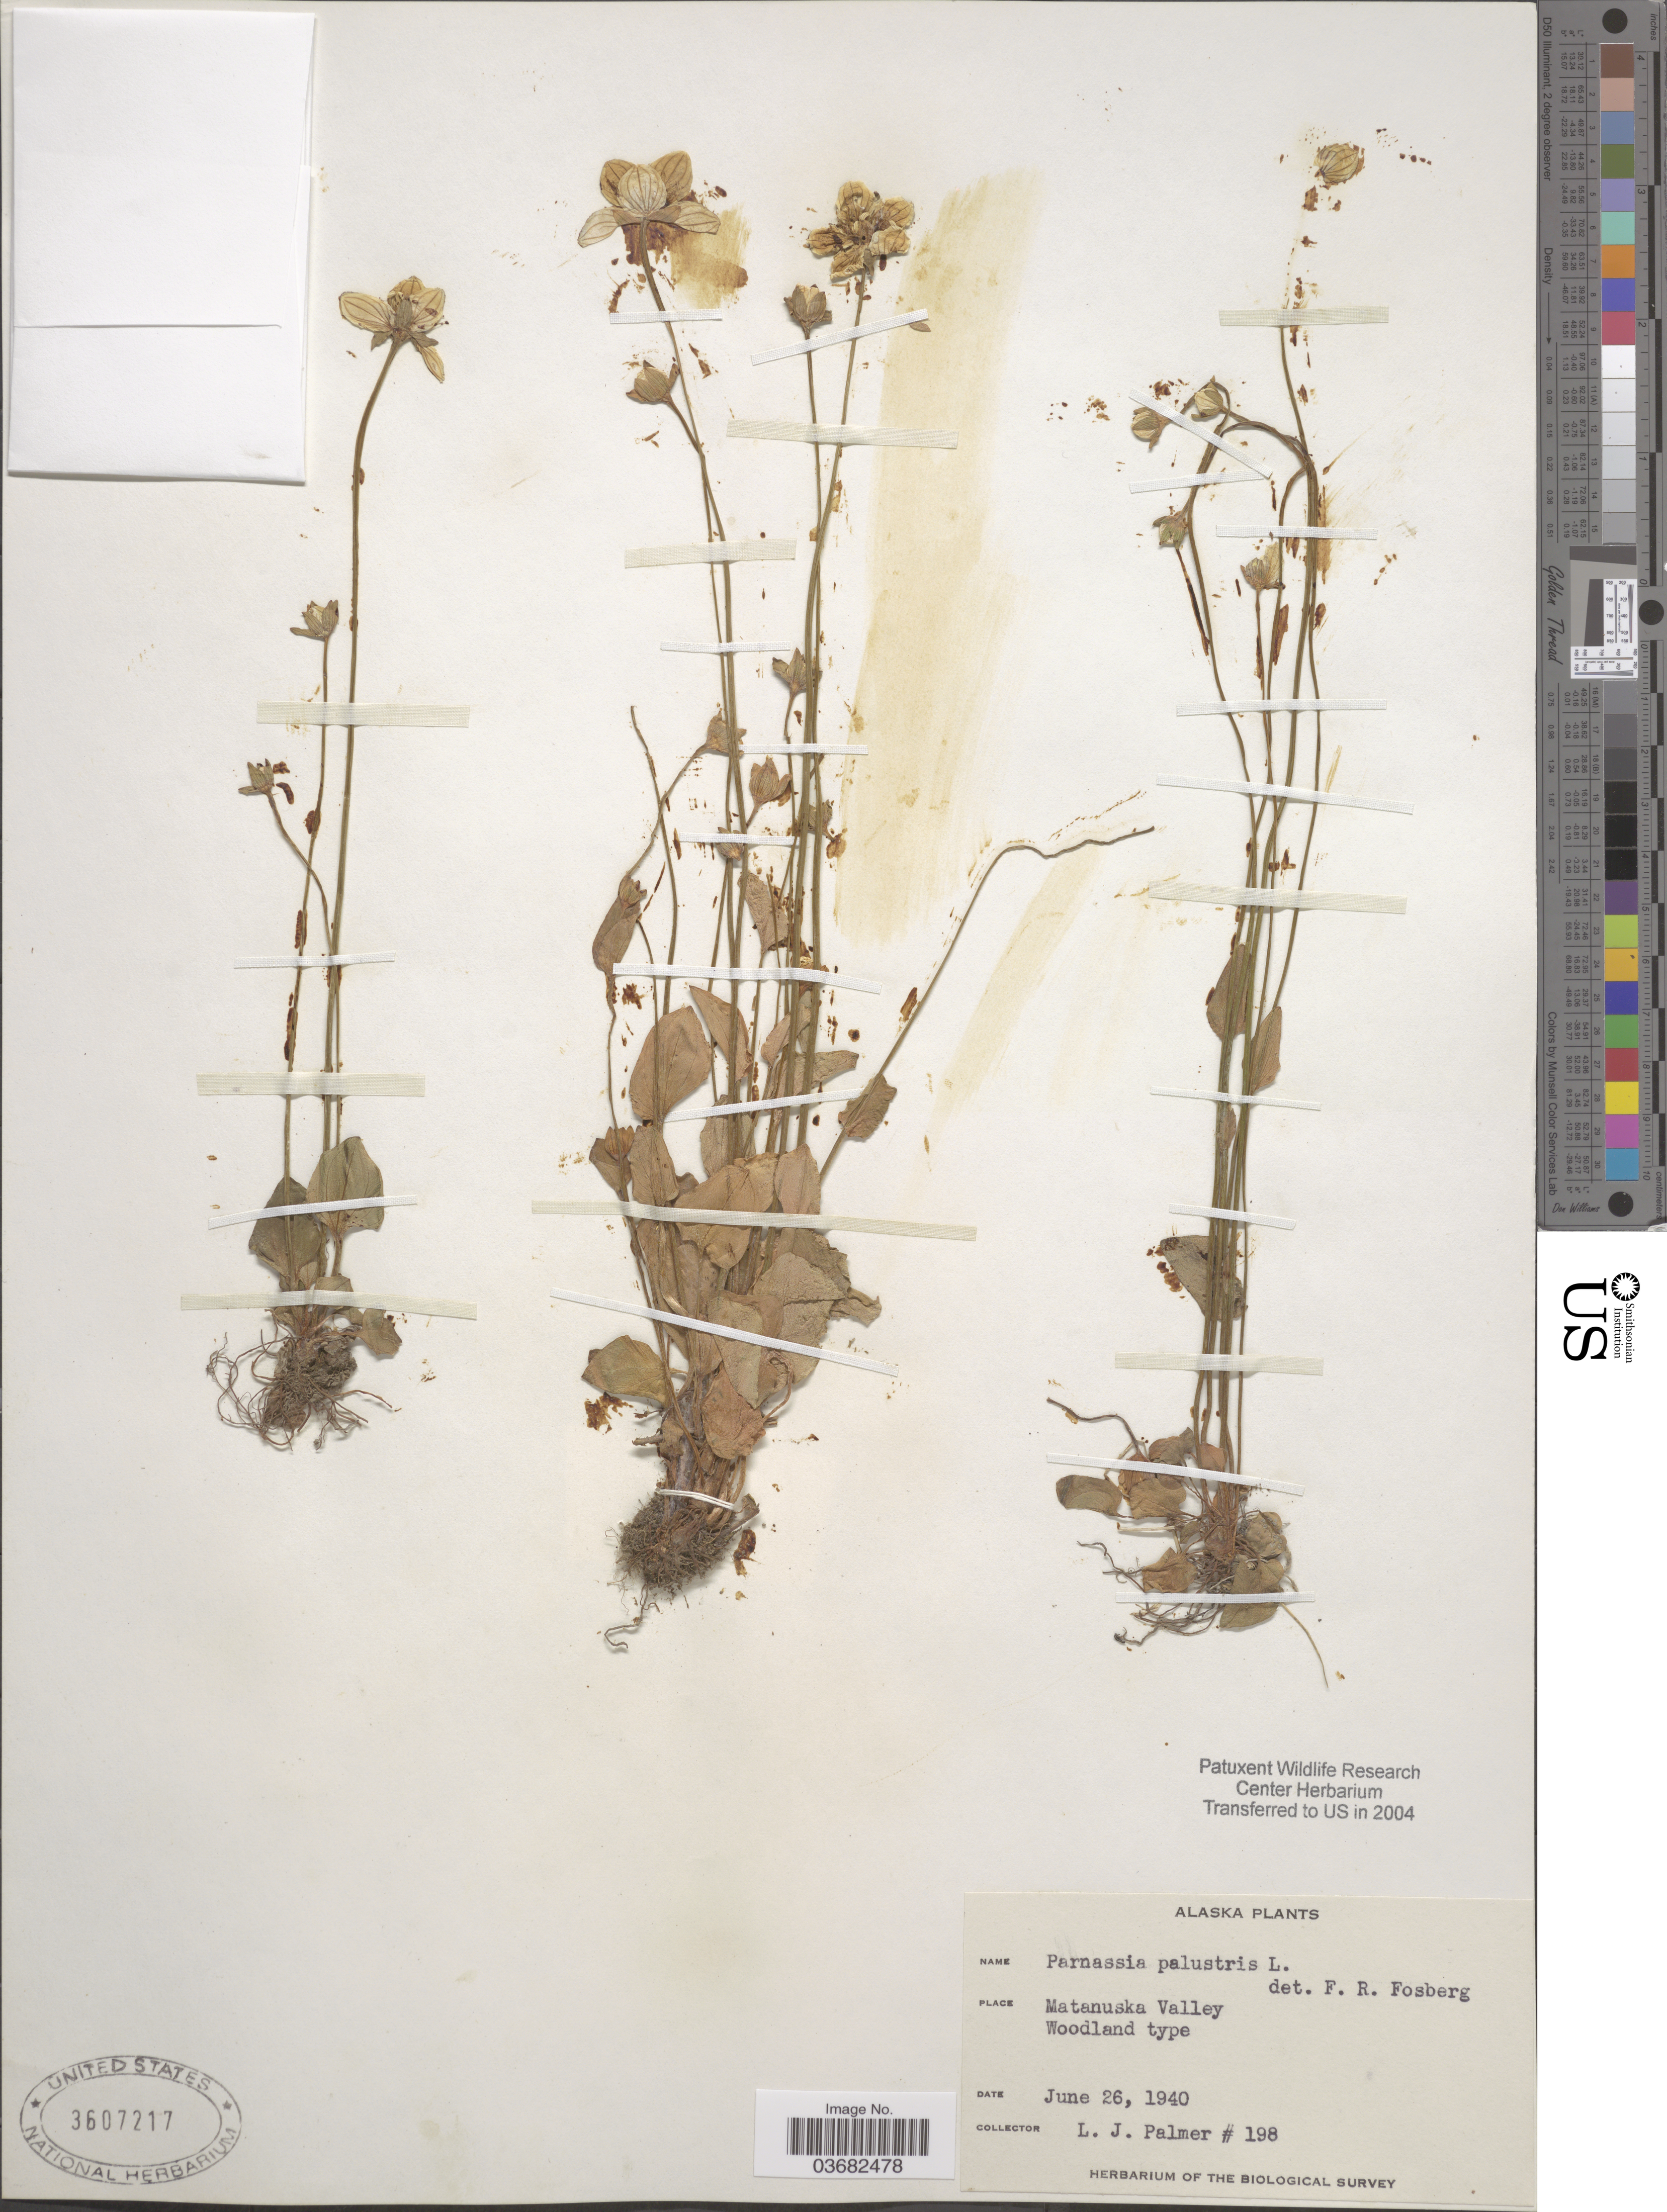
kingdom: Plantae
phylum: Tracheophyta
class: Magnoliopsida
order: Celastrales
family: Parnassiaceae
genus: Parnassia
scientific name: Parnassia palustris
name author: L.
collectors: L. J. Palmer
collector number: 198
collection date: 1940-06-26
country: United States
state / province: Alaska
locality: Matanuska Valley. Woodland type. Biological Survey.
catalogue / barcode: US 3607217